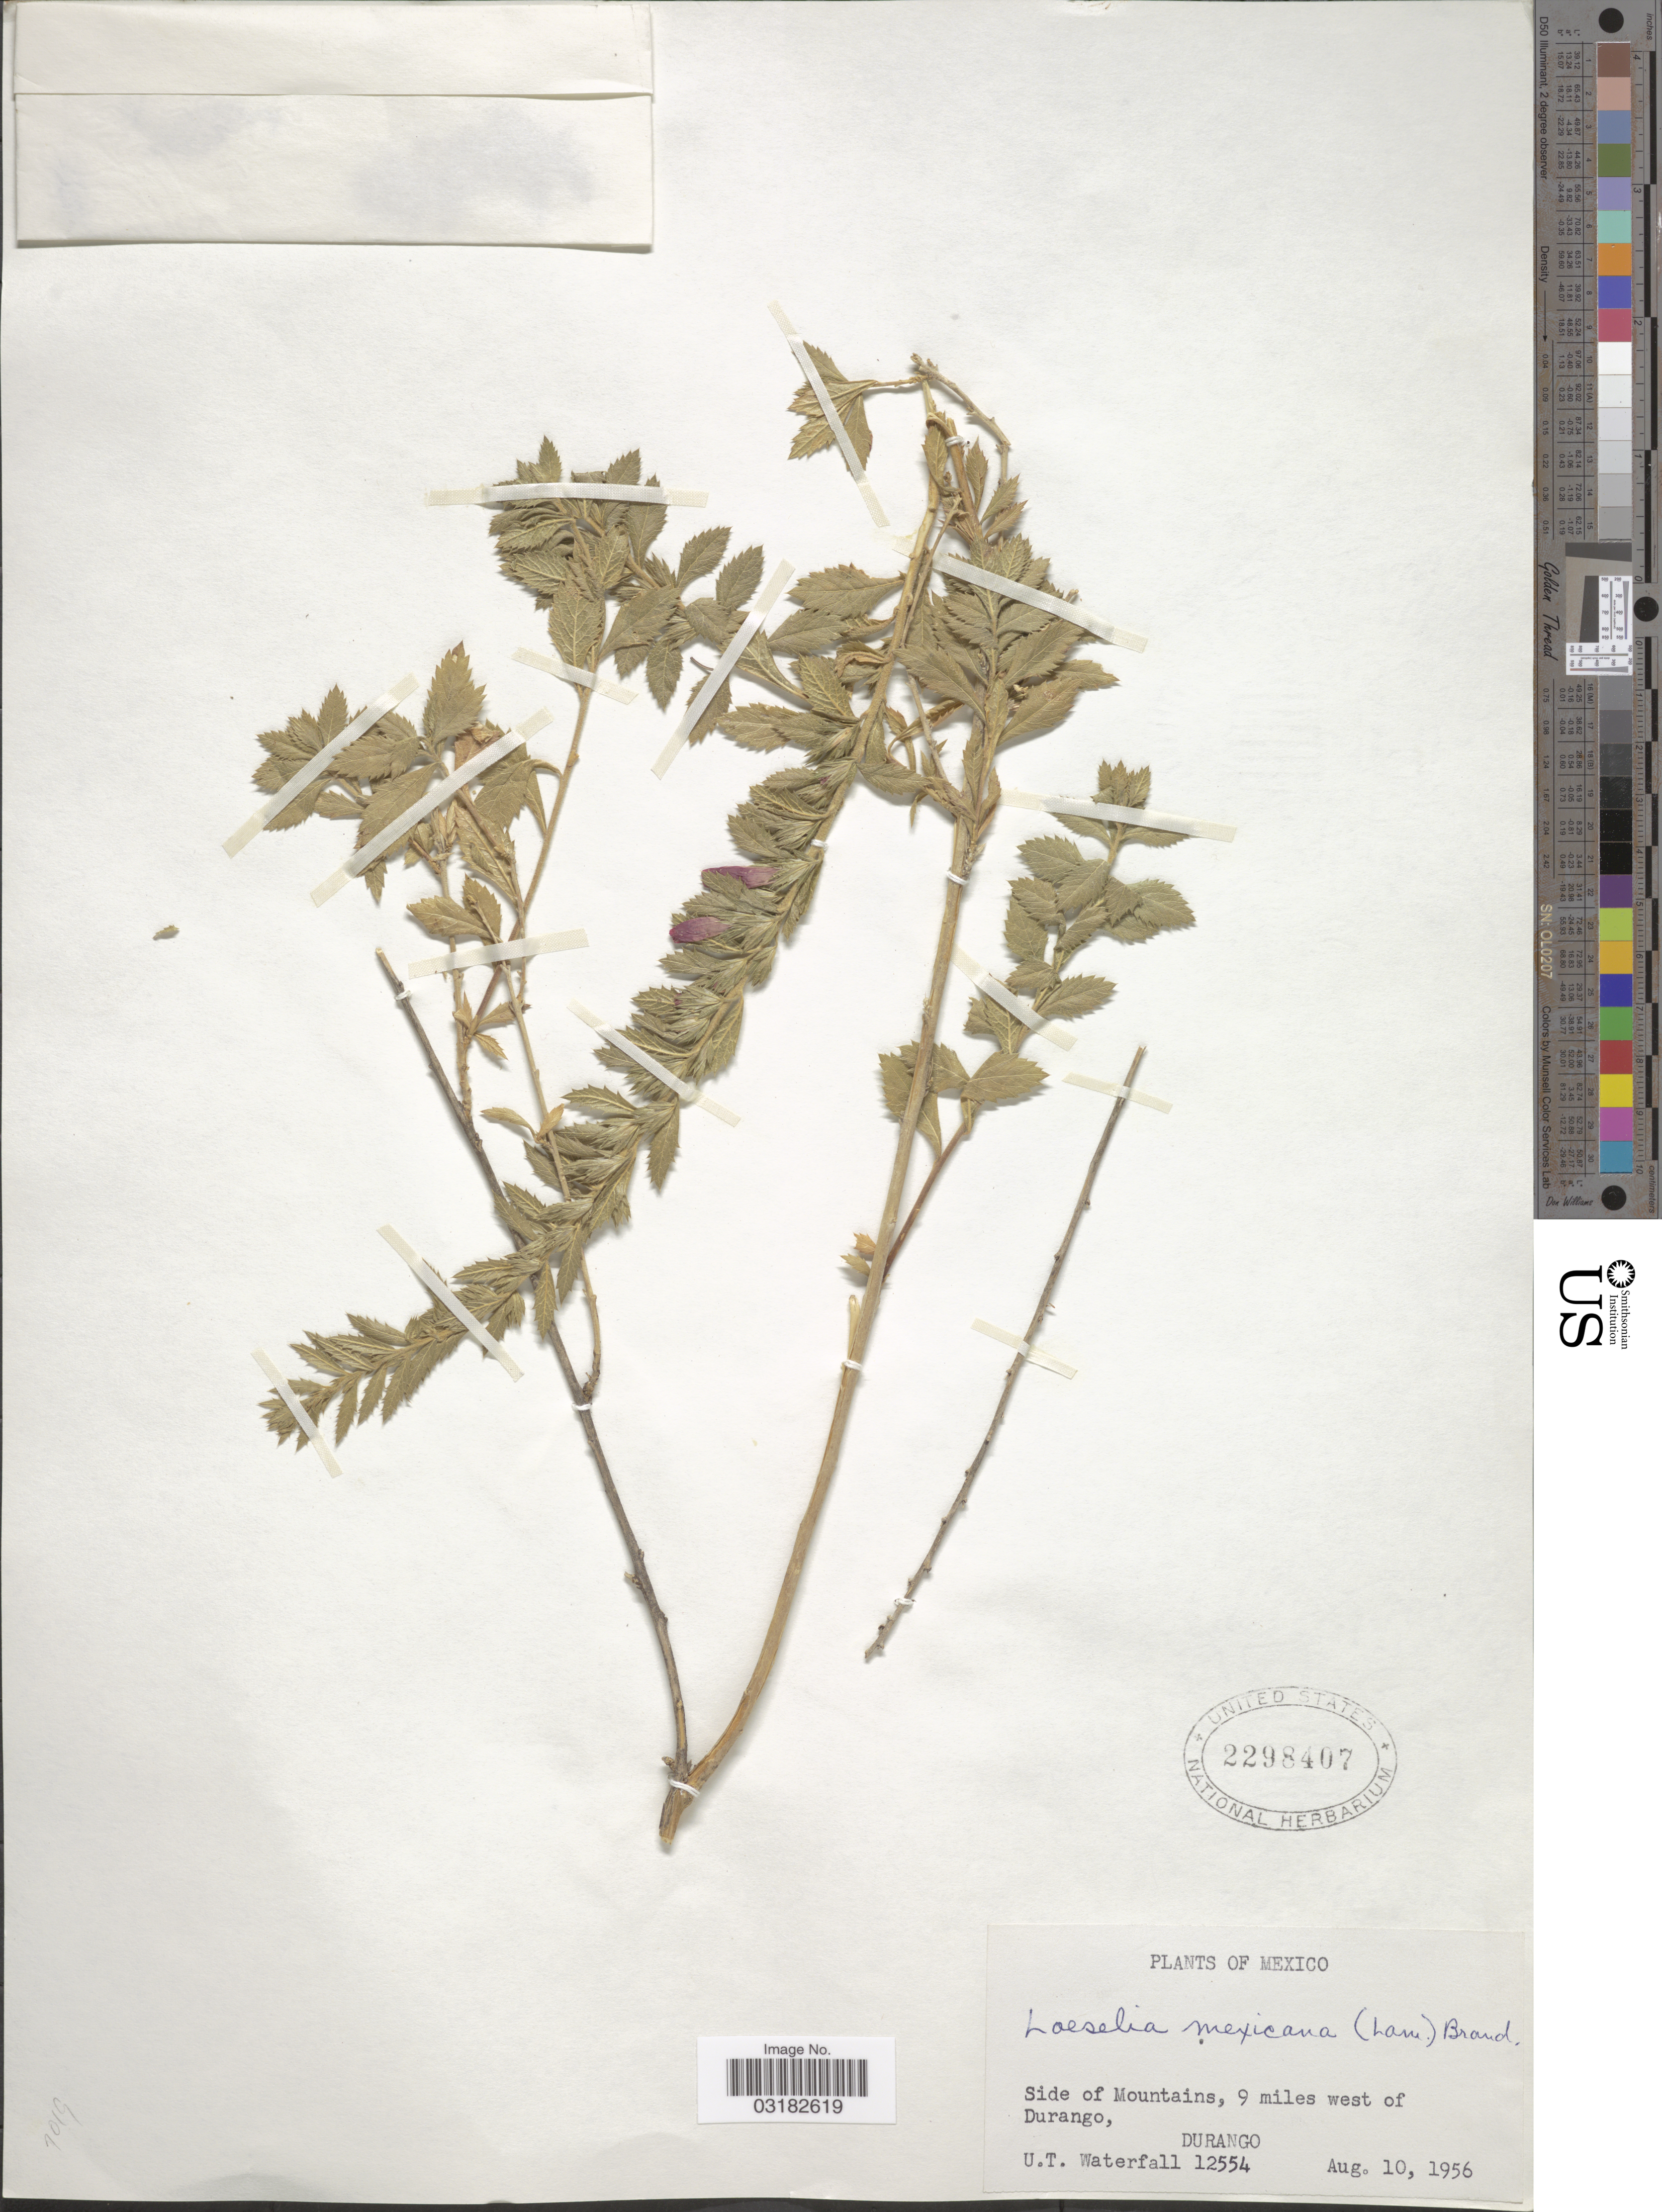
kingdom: Plantae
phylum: Tracheophyta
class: Magnoliopsida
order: Ericales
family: Polemoniaceae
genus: Loeselia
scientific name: Loeselia mexicana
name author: (Lam.) Brand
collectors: U. T. Waterfall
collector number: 12554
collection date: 1956-08-10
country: Mexico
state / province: Durango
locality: Side mountains, 9 miles west of Durango.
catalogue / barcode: US 2298407